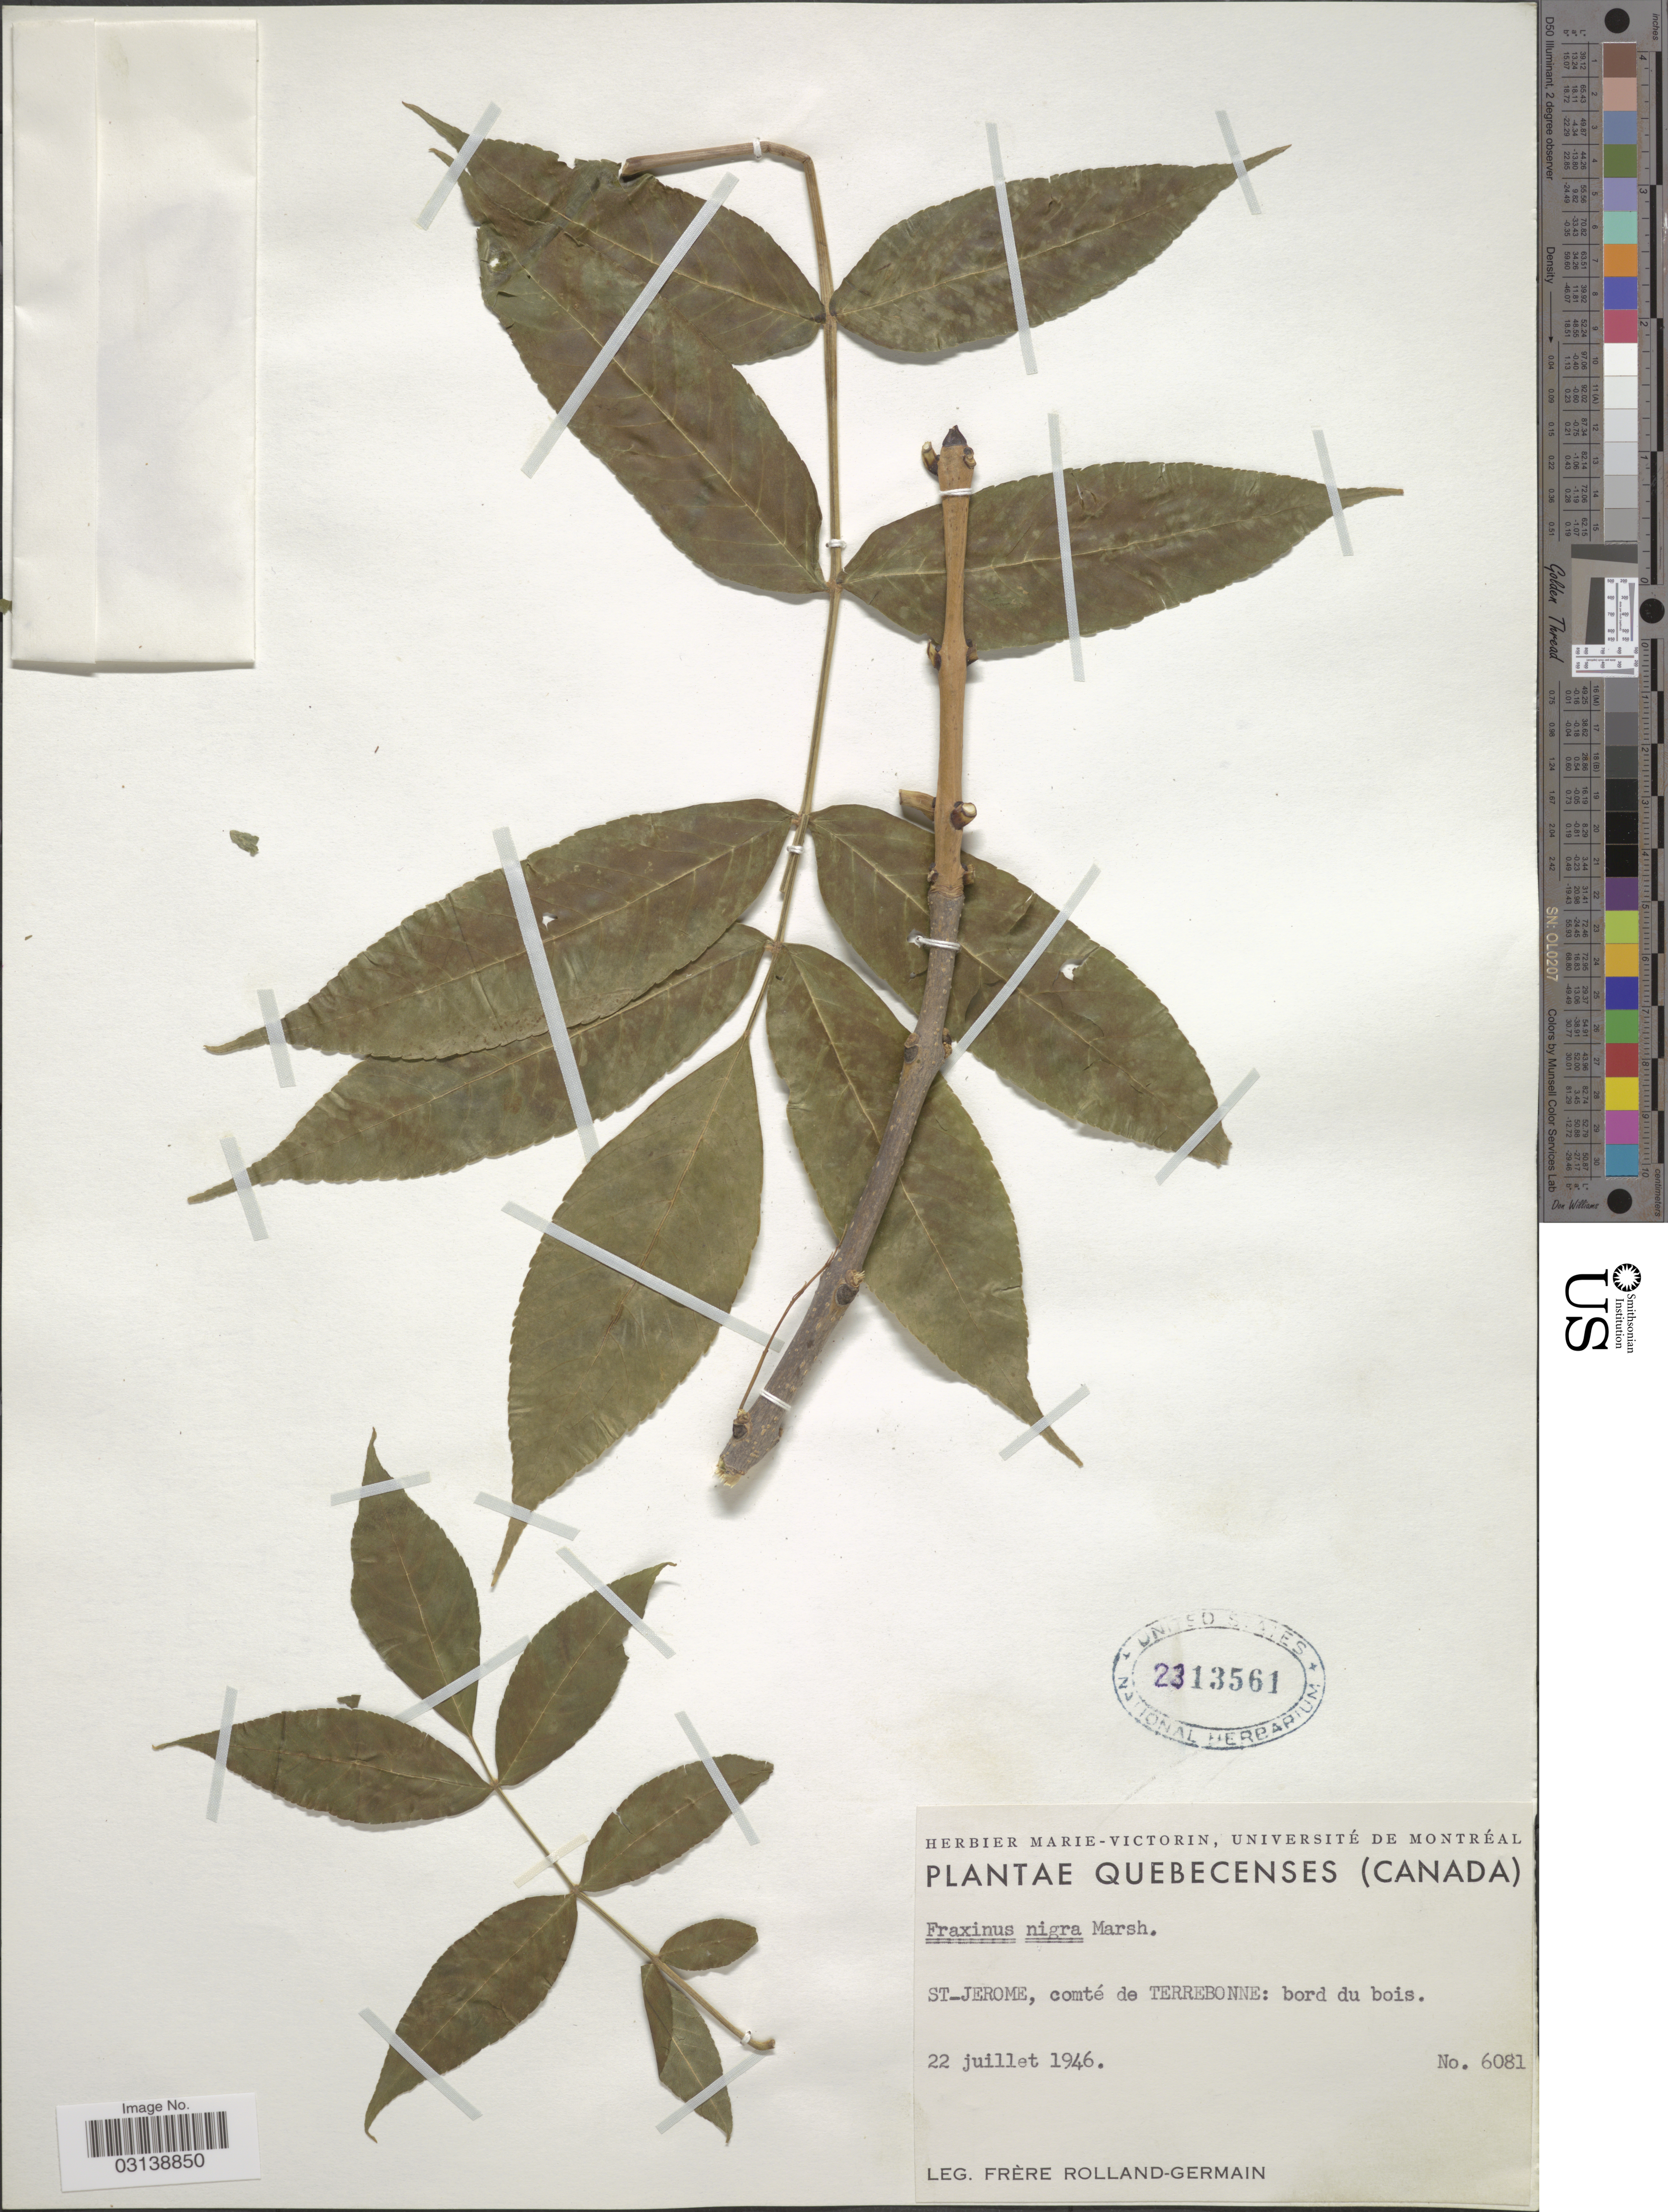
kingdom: Plantae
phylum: Tracheophyta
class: Magnoliopsida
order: Lamiales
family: Oleaceae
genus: Fraxinus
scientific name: Fraxinus nigra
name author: Marshall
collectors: Rolland-Germain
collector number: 6081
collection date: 1946-07-22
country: Canada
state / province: Quebec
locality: St_Jerome, comté de Terrebonne: bord du bois.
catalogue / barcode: US 2313561